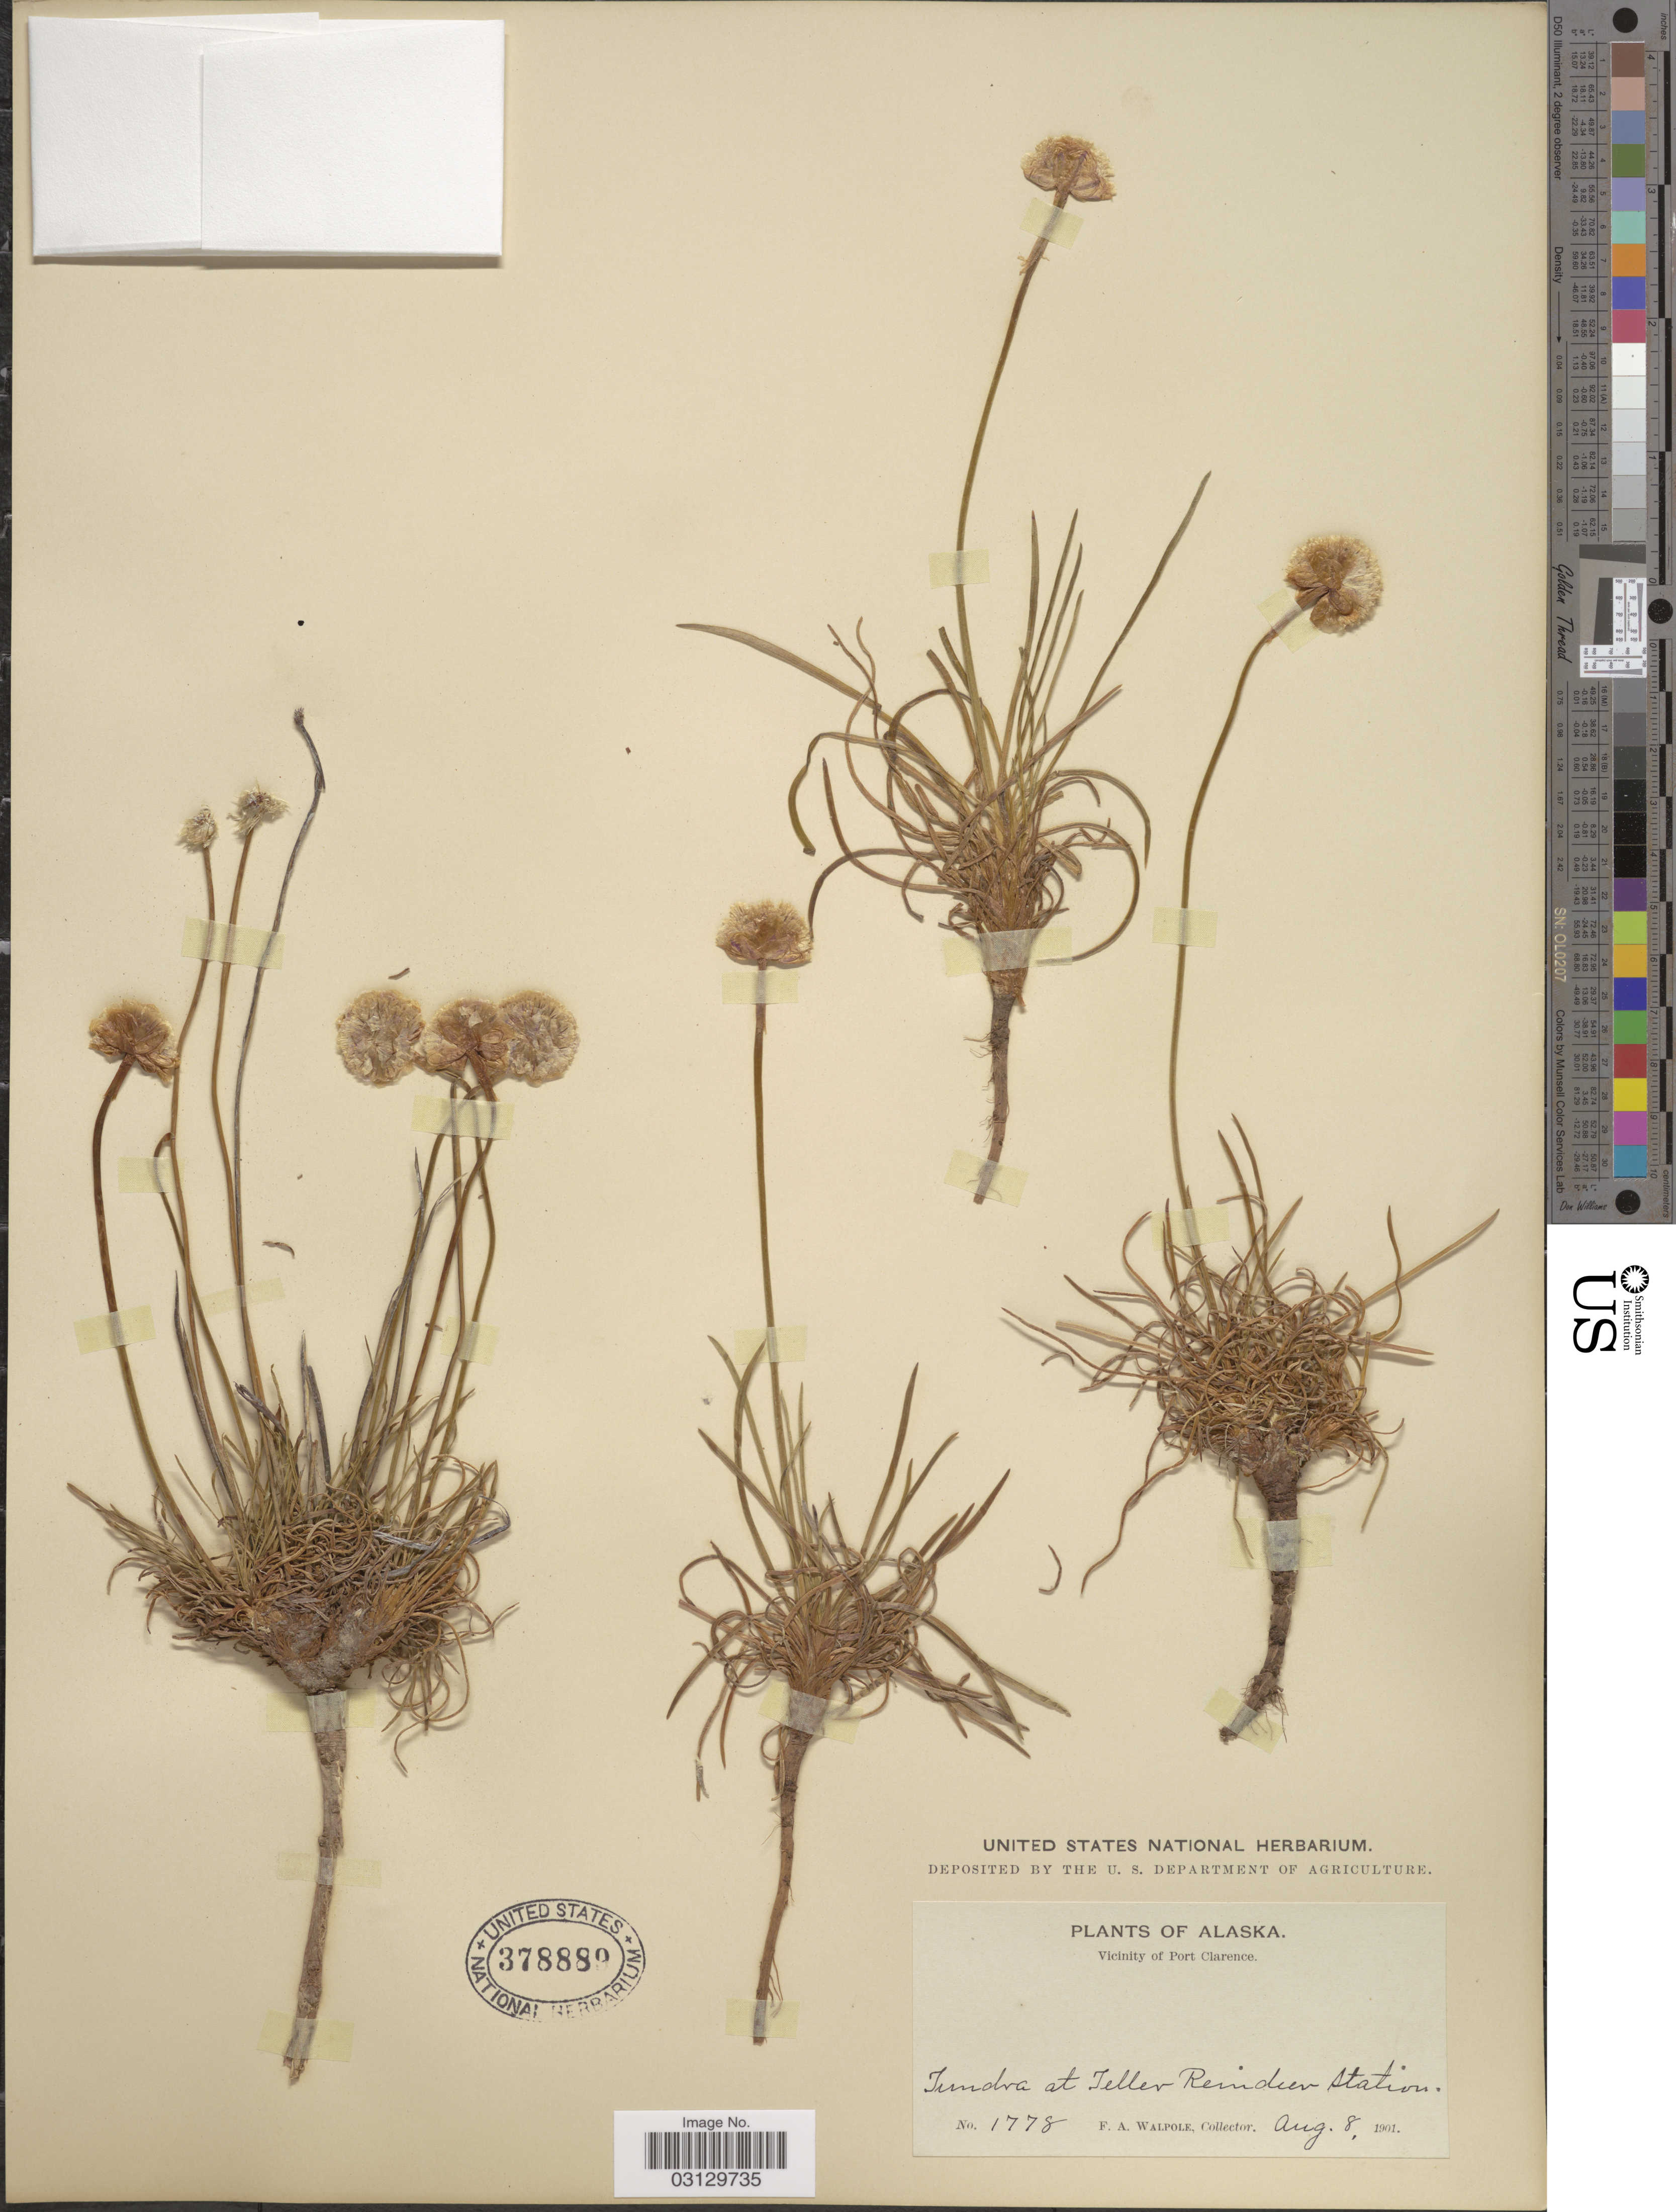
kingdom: Plantae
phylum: Tracheophyta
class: Magnoliopsida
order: Caryophyllales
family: Plumbaginaceae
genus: Armeria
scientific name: Armeria maritima subsp. sibirica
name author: (Turcz. ex Boiss.) Nyman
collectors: F. Walpole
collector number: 1778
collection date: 1901-08-08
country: United States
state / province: Alaska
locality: Vicinity of Port Clarence. Tundra at Teller Reindeer Station.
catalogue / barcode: US 378889